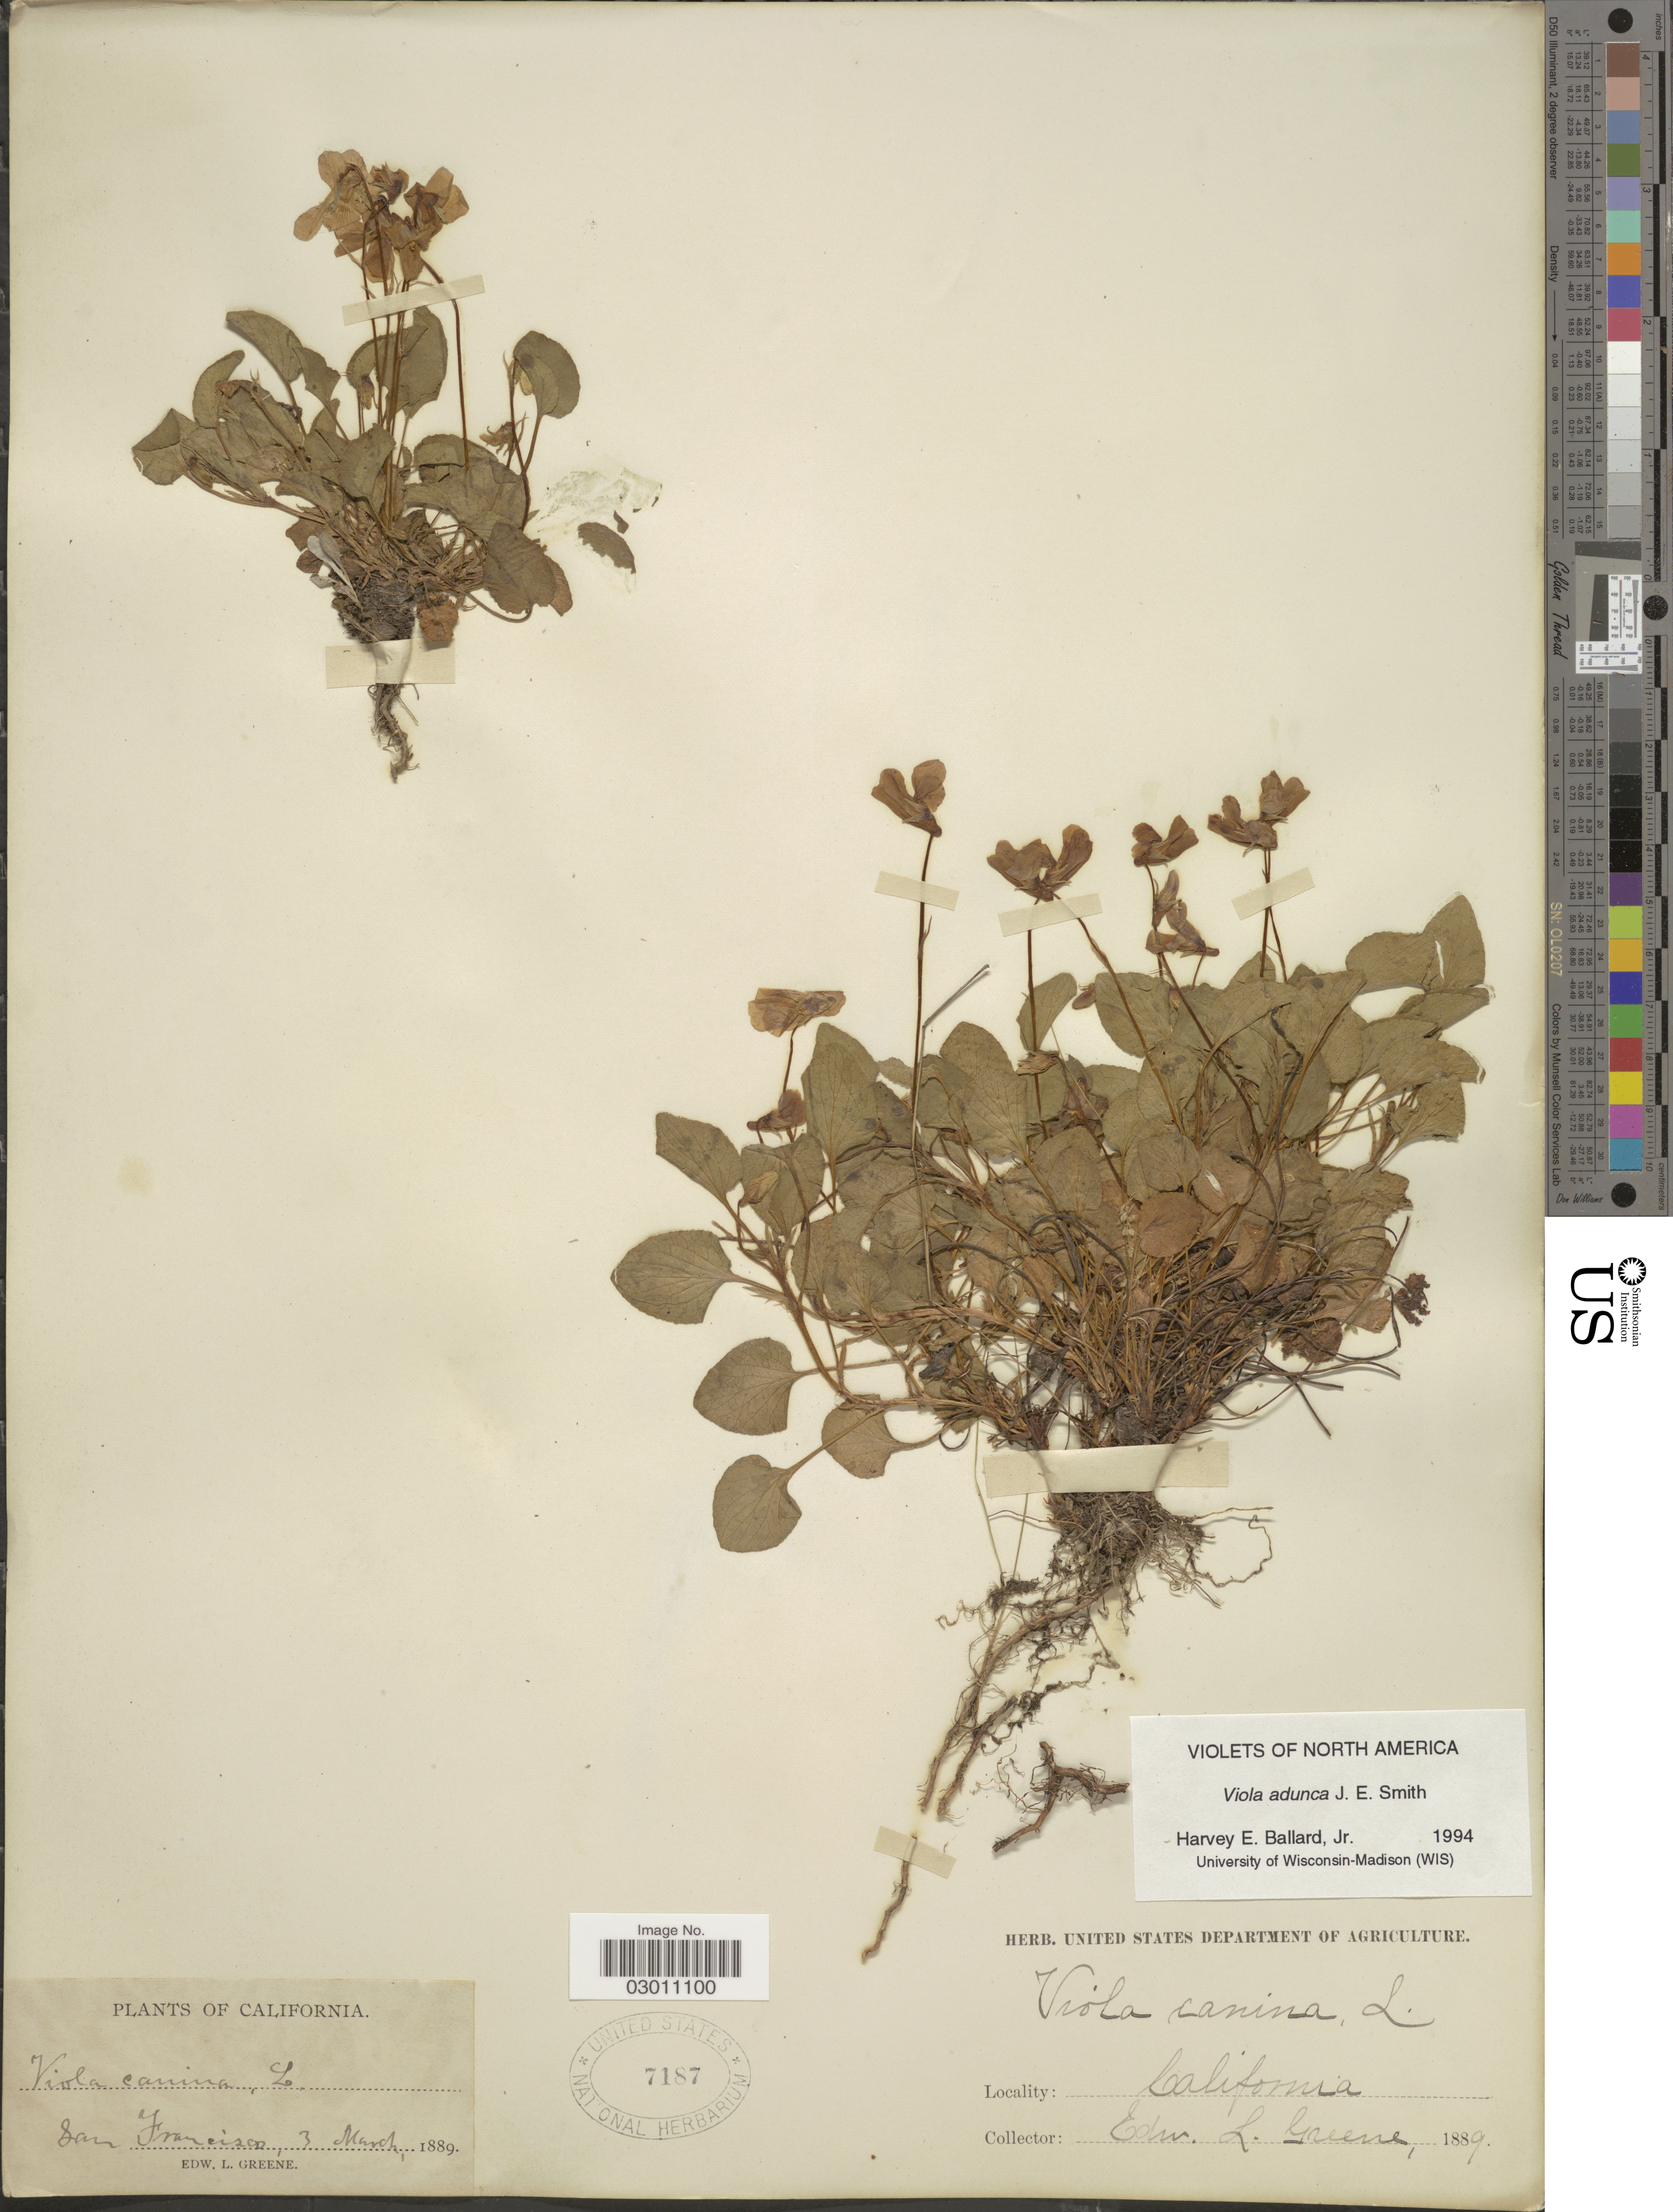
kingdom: Plantae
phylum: Tracheophyta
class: Magnoliopsida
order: Malpighiales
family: Violaceae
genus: Viola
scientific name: Viola adunca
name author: Sm.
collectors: E. L. Greene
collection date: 1889-03-03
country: United States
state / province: California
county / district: San Francisco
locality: San Francisco.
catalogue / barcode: US 7187